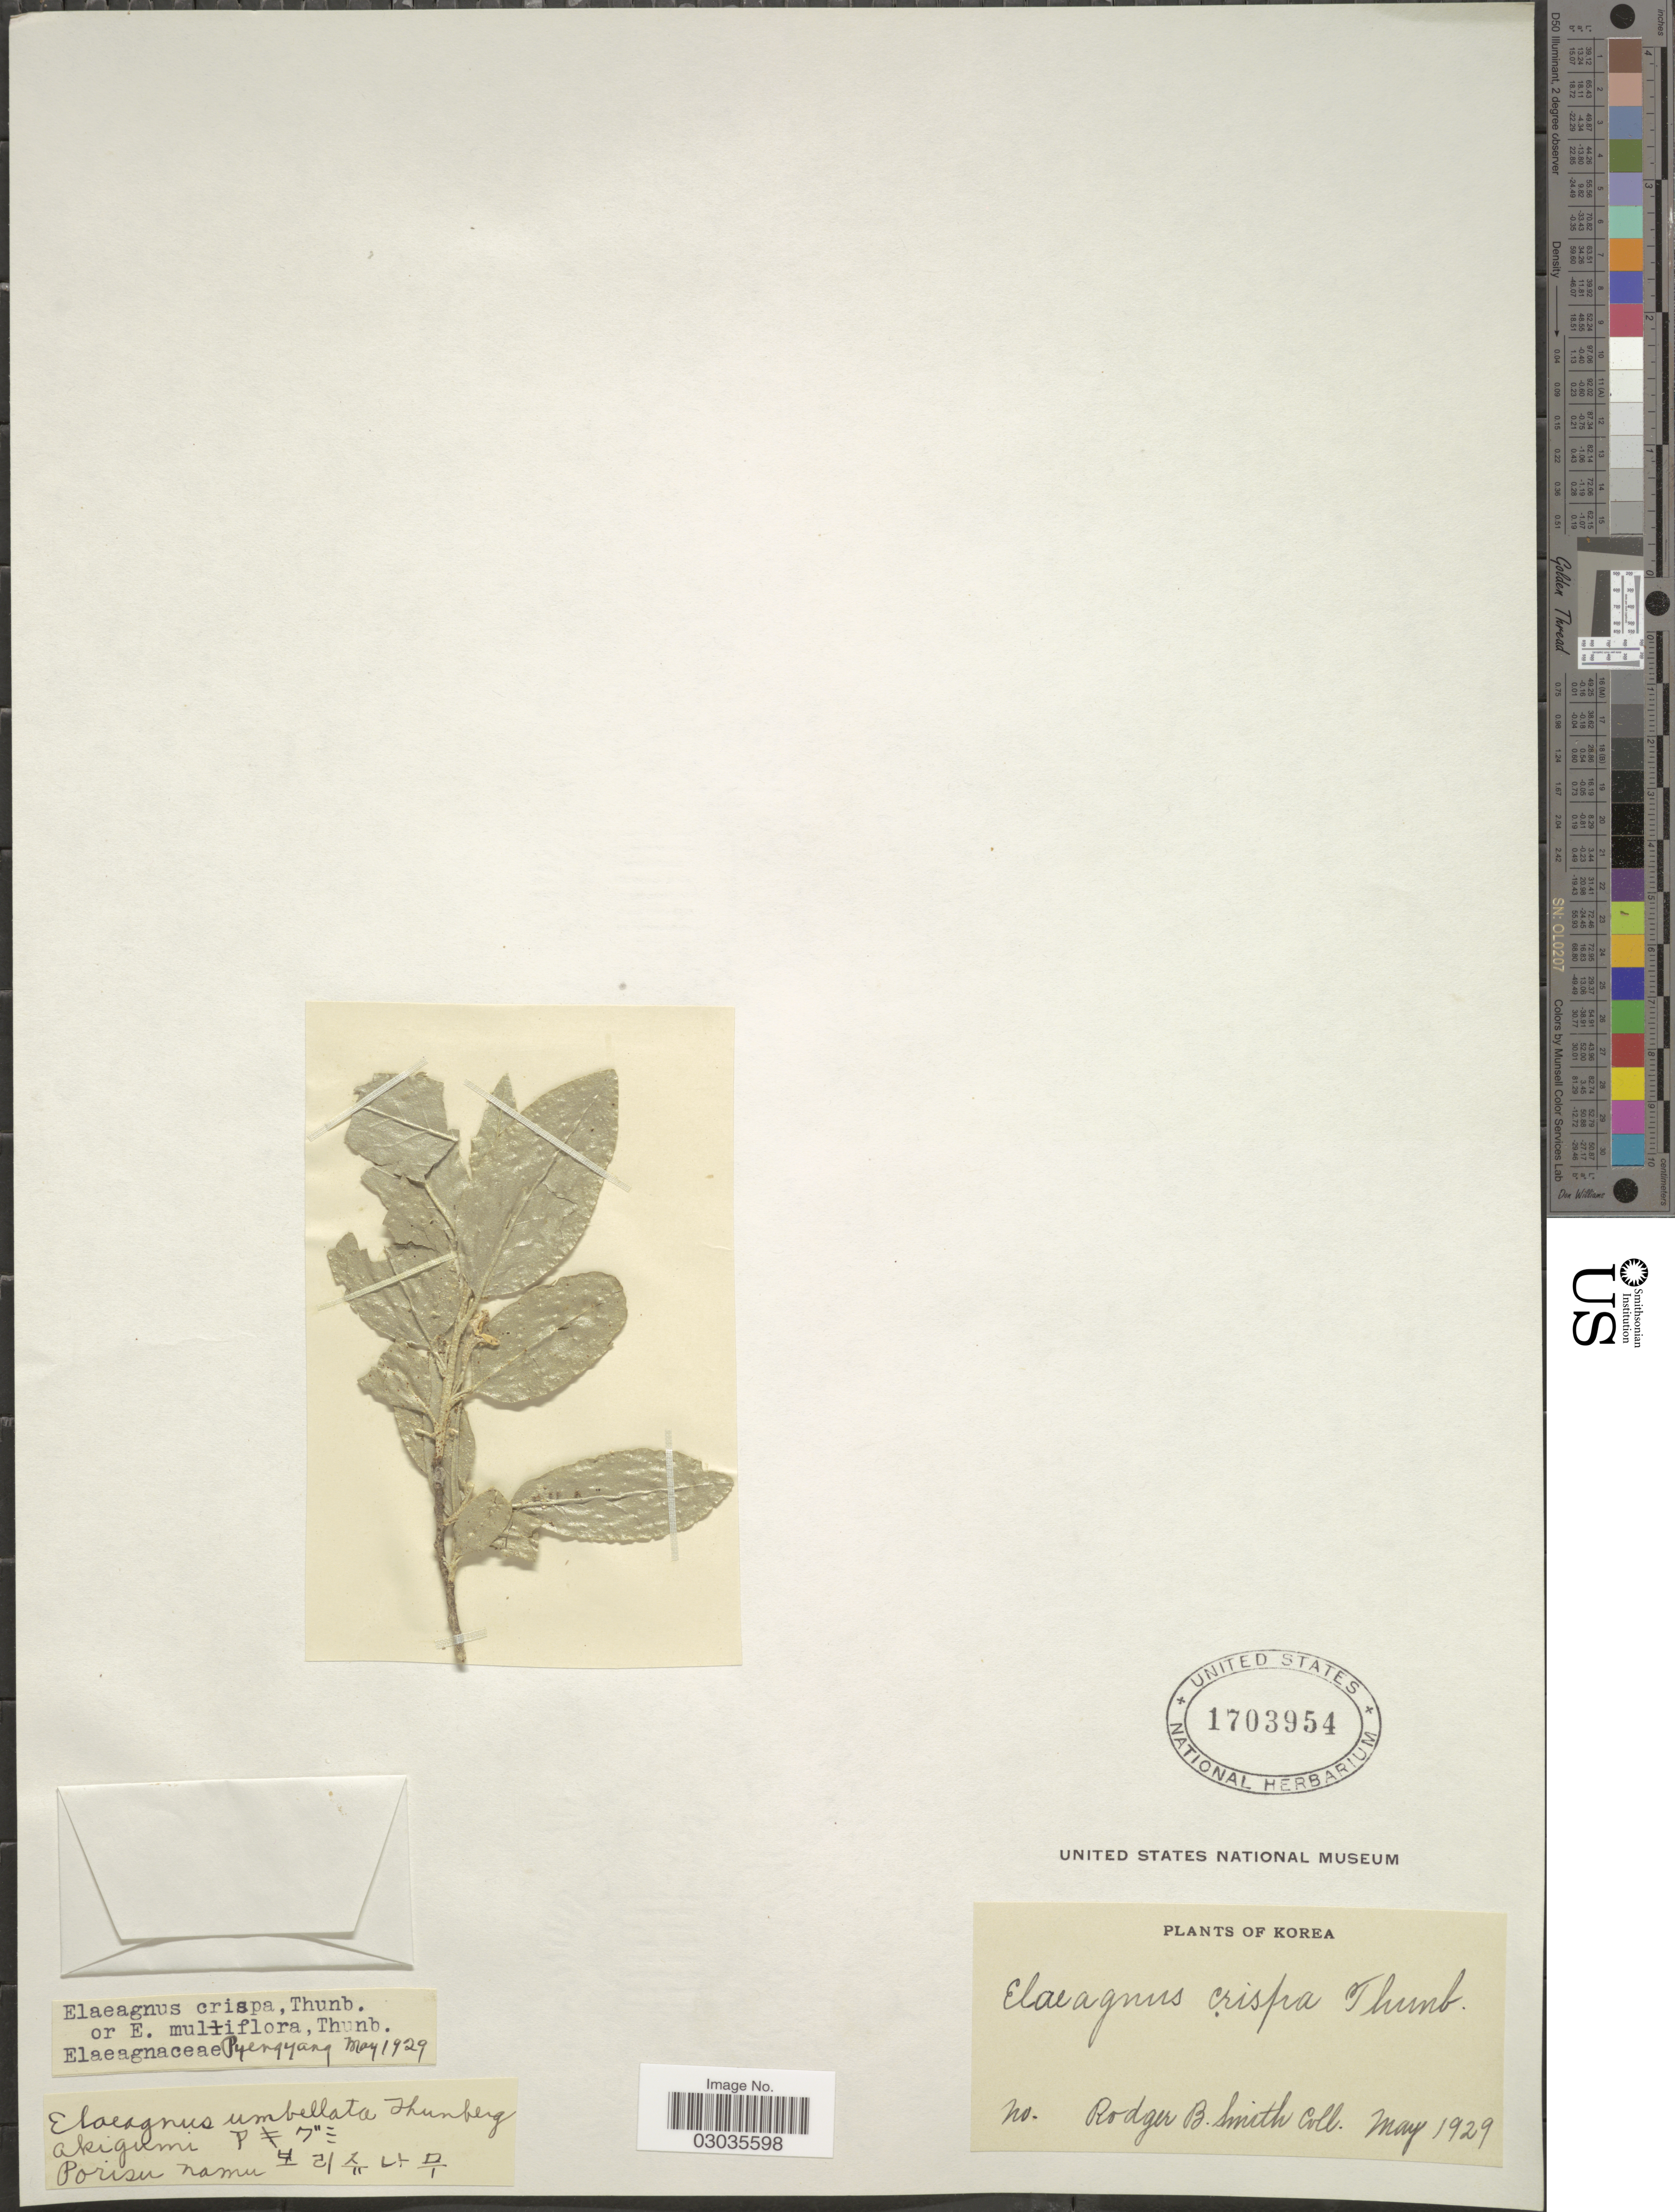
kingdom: Plantae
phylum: Tracheophyta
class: Magnoliopsida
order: Rosales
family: Elaeagnaceae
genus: Elaeagnus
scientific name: Elaeagnus umbellata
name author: Thunb.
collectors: R. B. Smith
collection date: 1929-05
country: North Korea / South Korea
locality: Korea.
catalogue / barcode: US 1703954